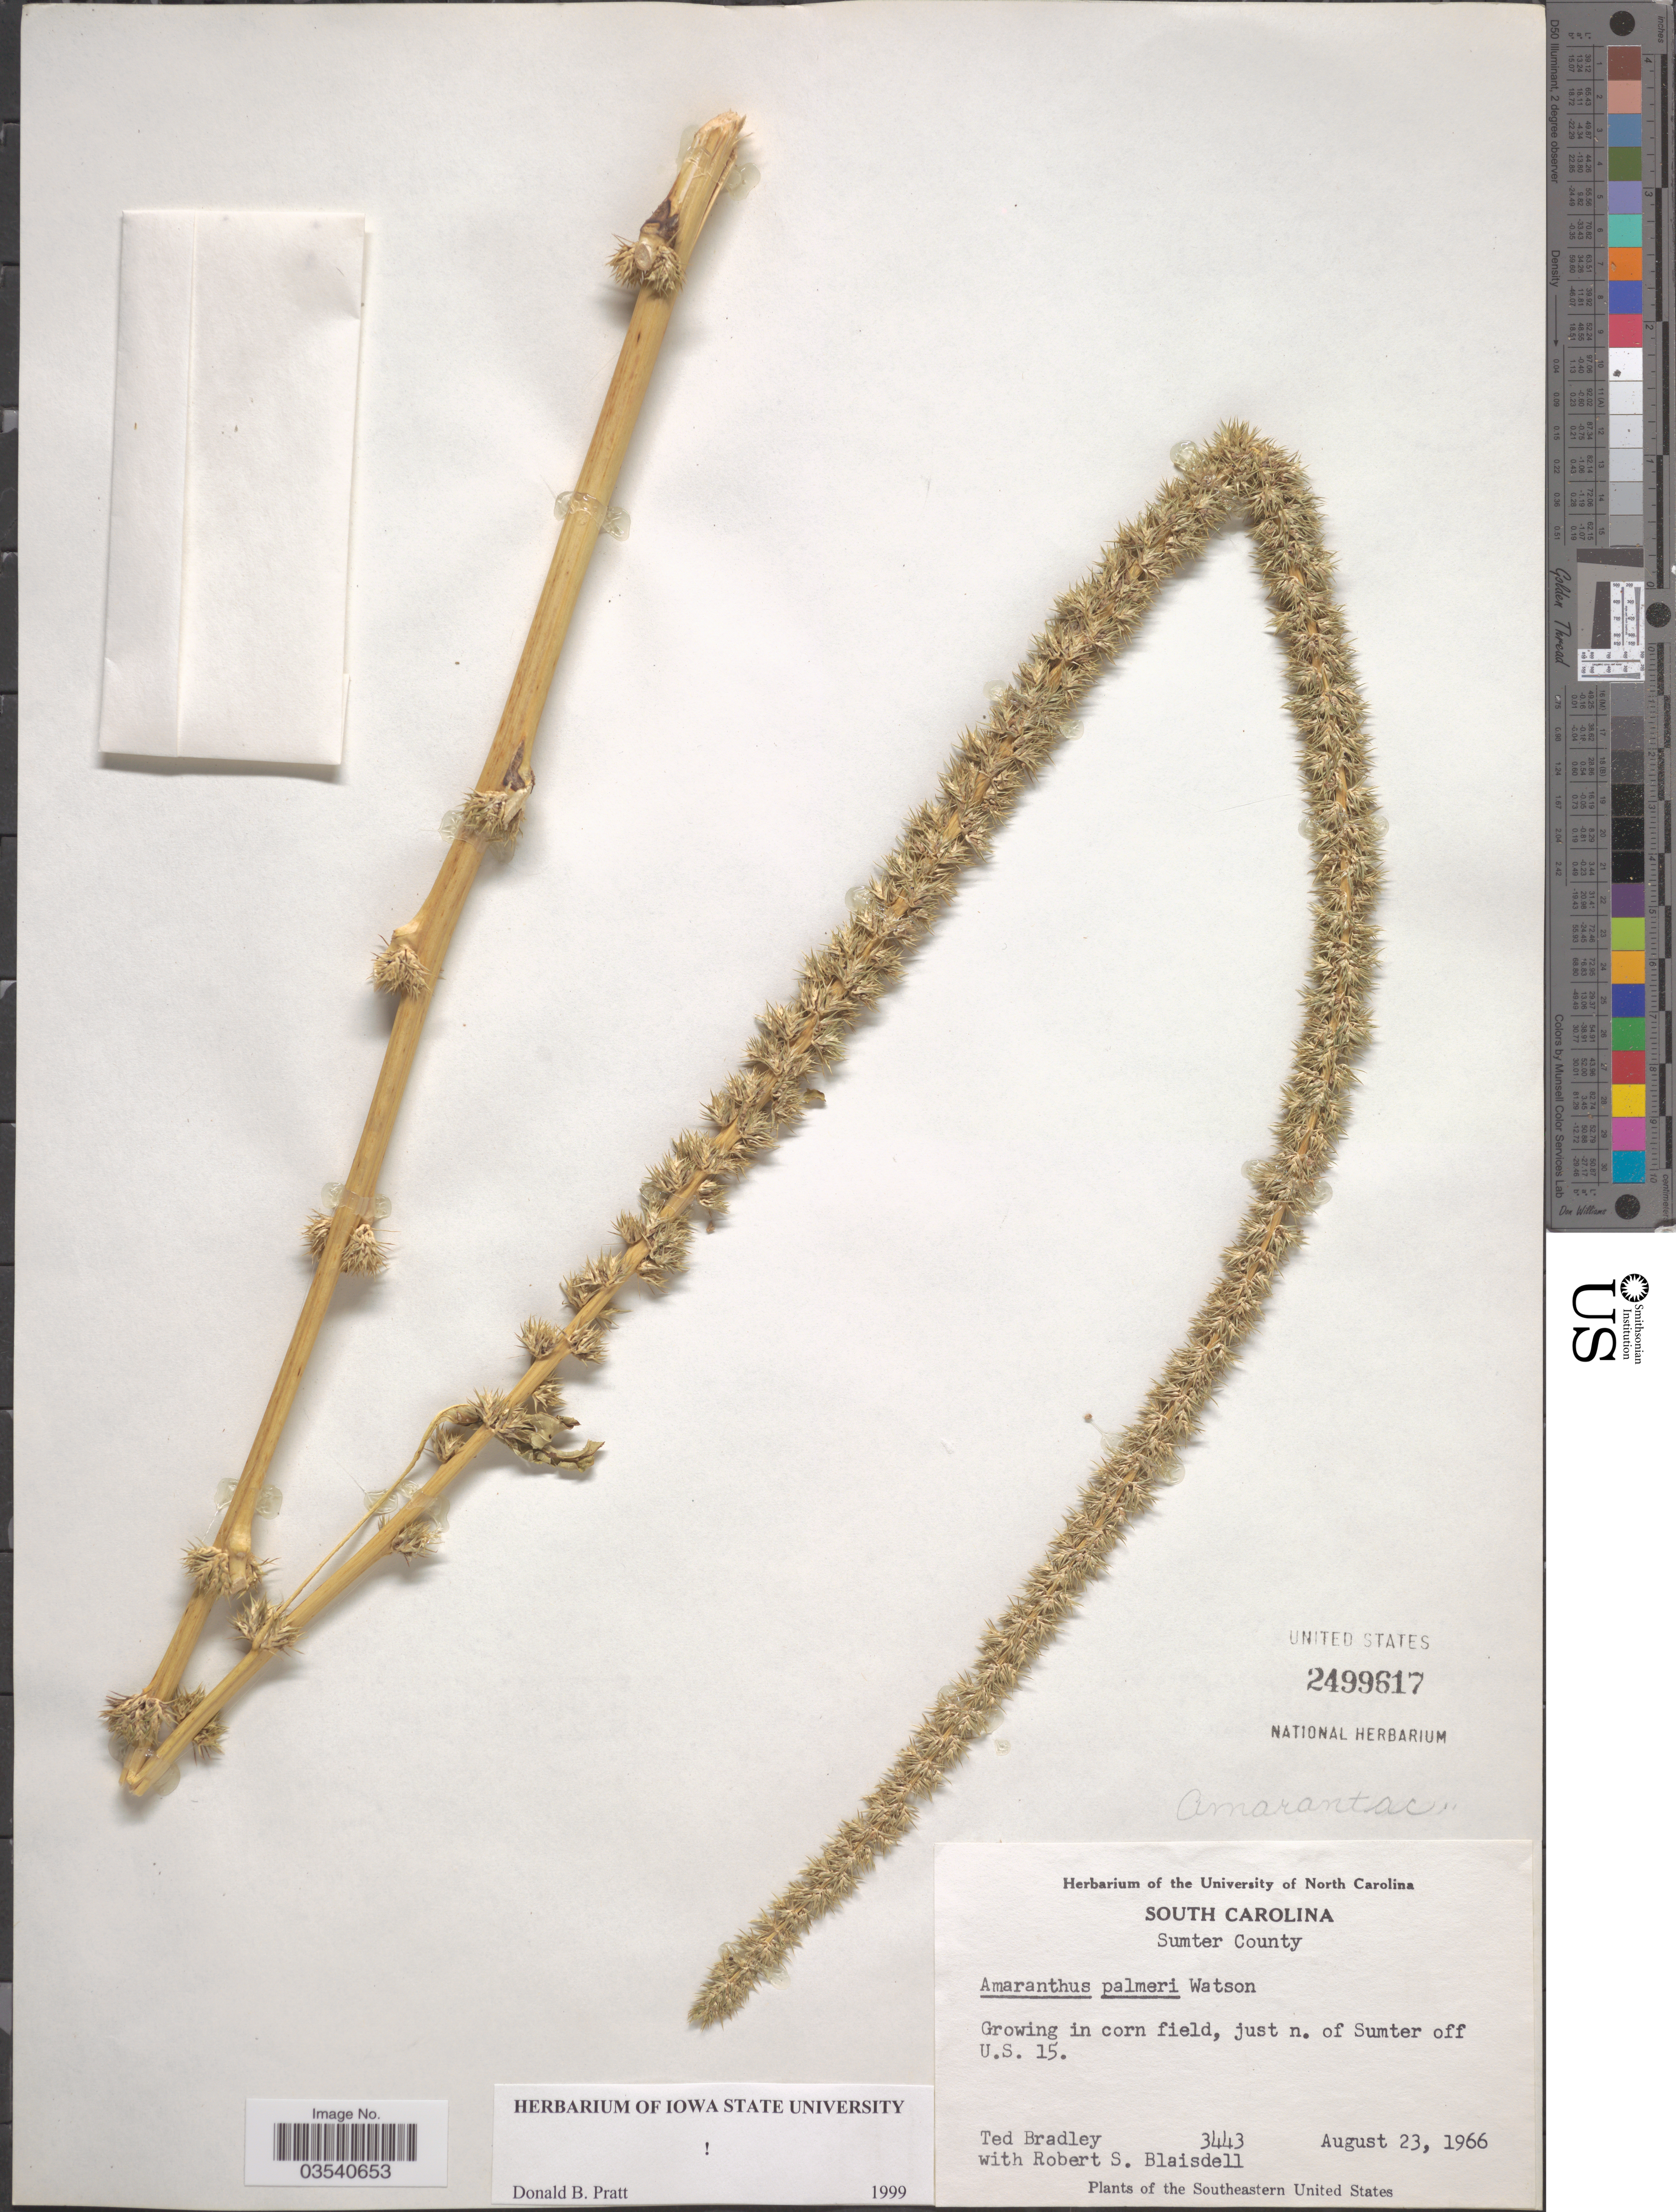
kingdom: Plantae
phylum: Tracheophyta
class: Magnoliopsida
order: Caryophyllales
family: Amaranthaceae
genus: Amaranthus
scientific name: Amaranthus palmeri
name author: S. Watson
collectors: T. Bradley & R. S. Blaisdell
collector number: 3443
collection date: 1966-08-23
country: United States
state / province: South Carolina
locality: Sumter County. Just n. of Sumter off U.S. 15.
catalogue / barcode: US 2499617